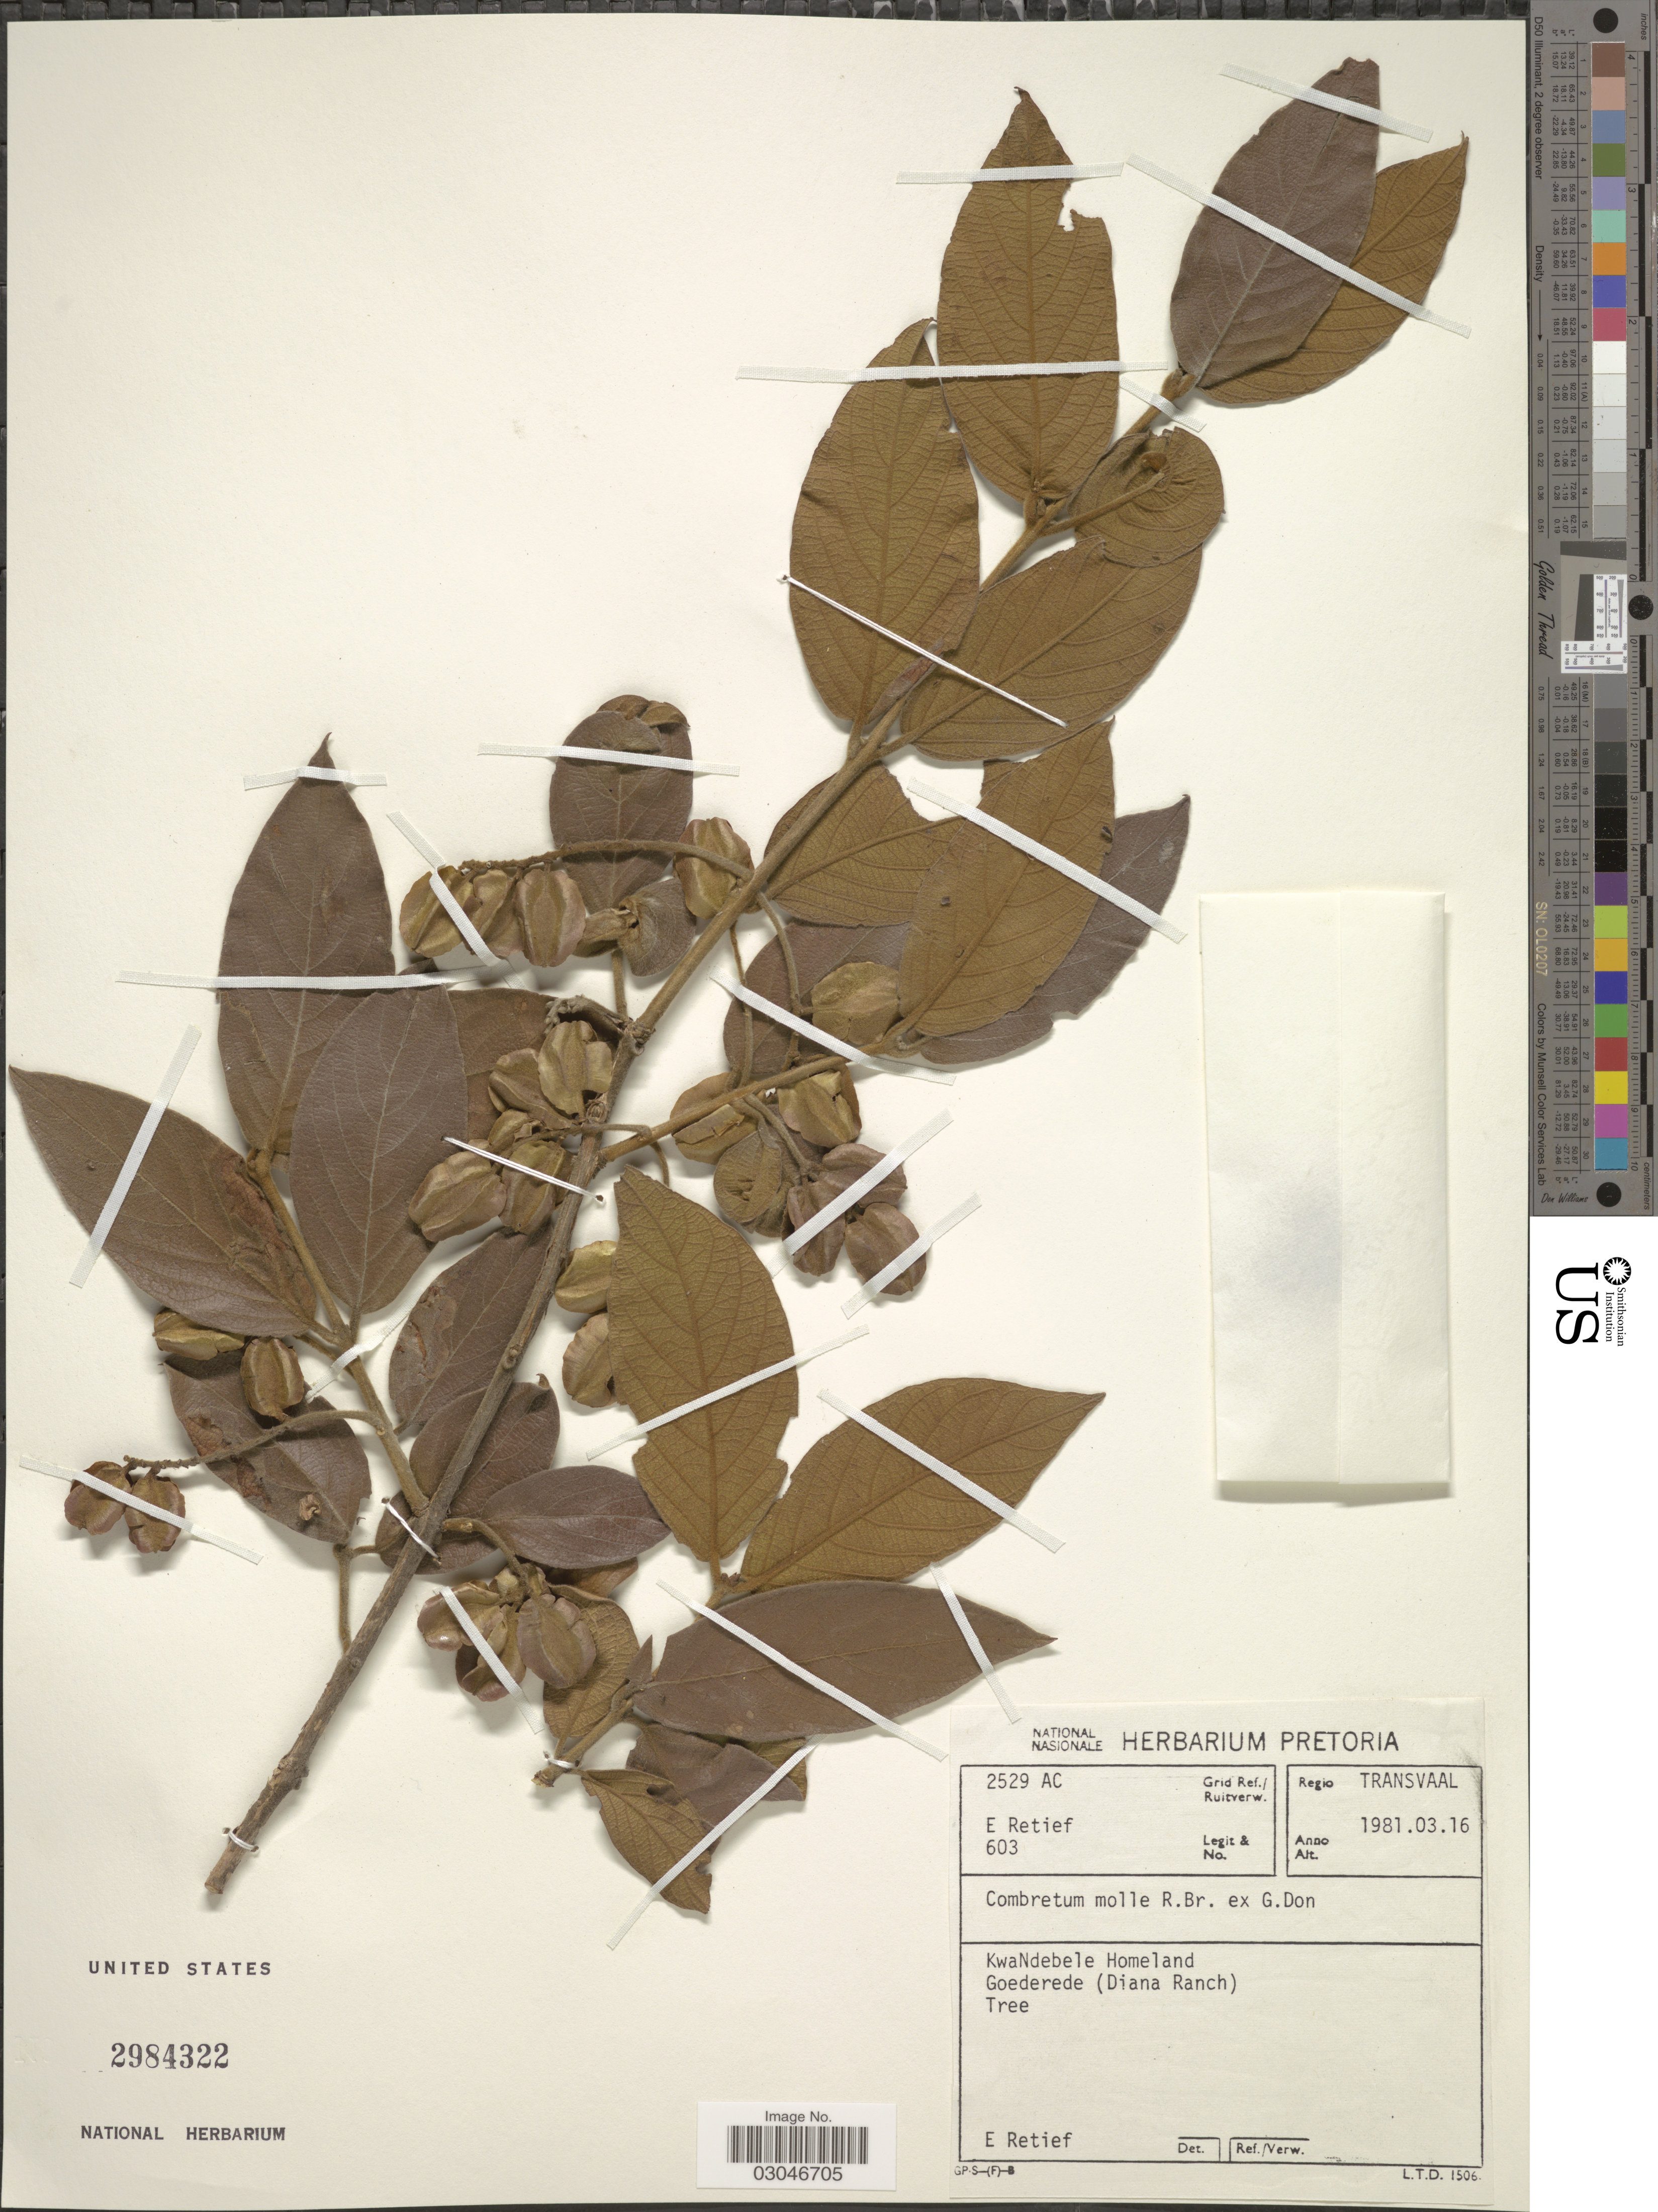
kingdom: Plantae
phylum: Tracheophyta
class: Magnoliopsida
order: Myrtales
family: Combretaceae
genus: Combretum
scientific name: Combretum molle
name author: R. Br. ex G. Don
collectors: E. Retief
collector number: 603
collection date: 1981-03-16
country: South Africa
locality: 2529 AC Grid Ref./ Ruitverw. Regio Transvaal. KwaNdebele Homeland. Goederede (Diana Ranch).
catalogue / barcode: US 2984322